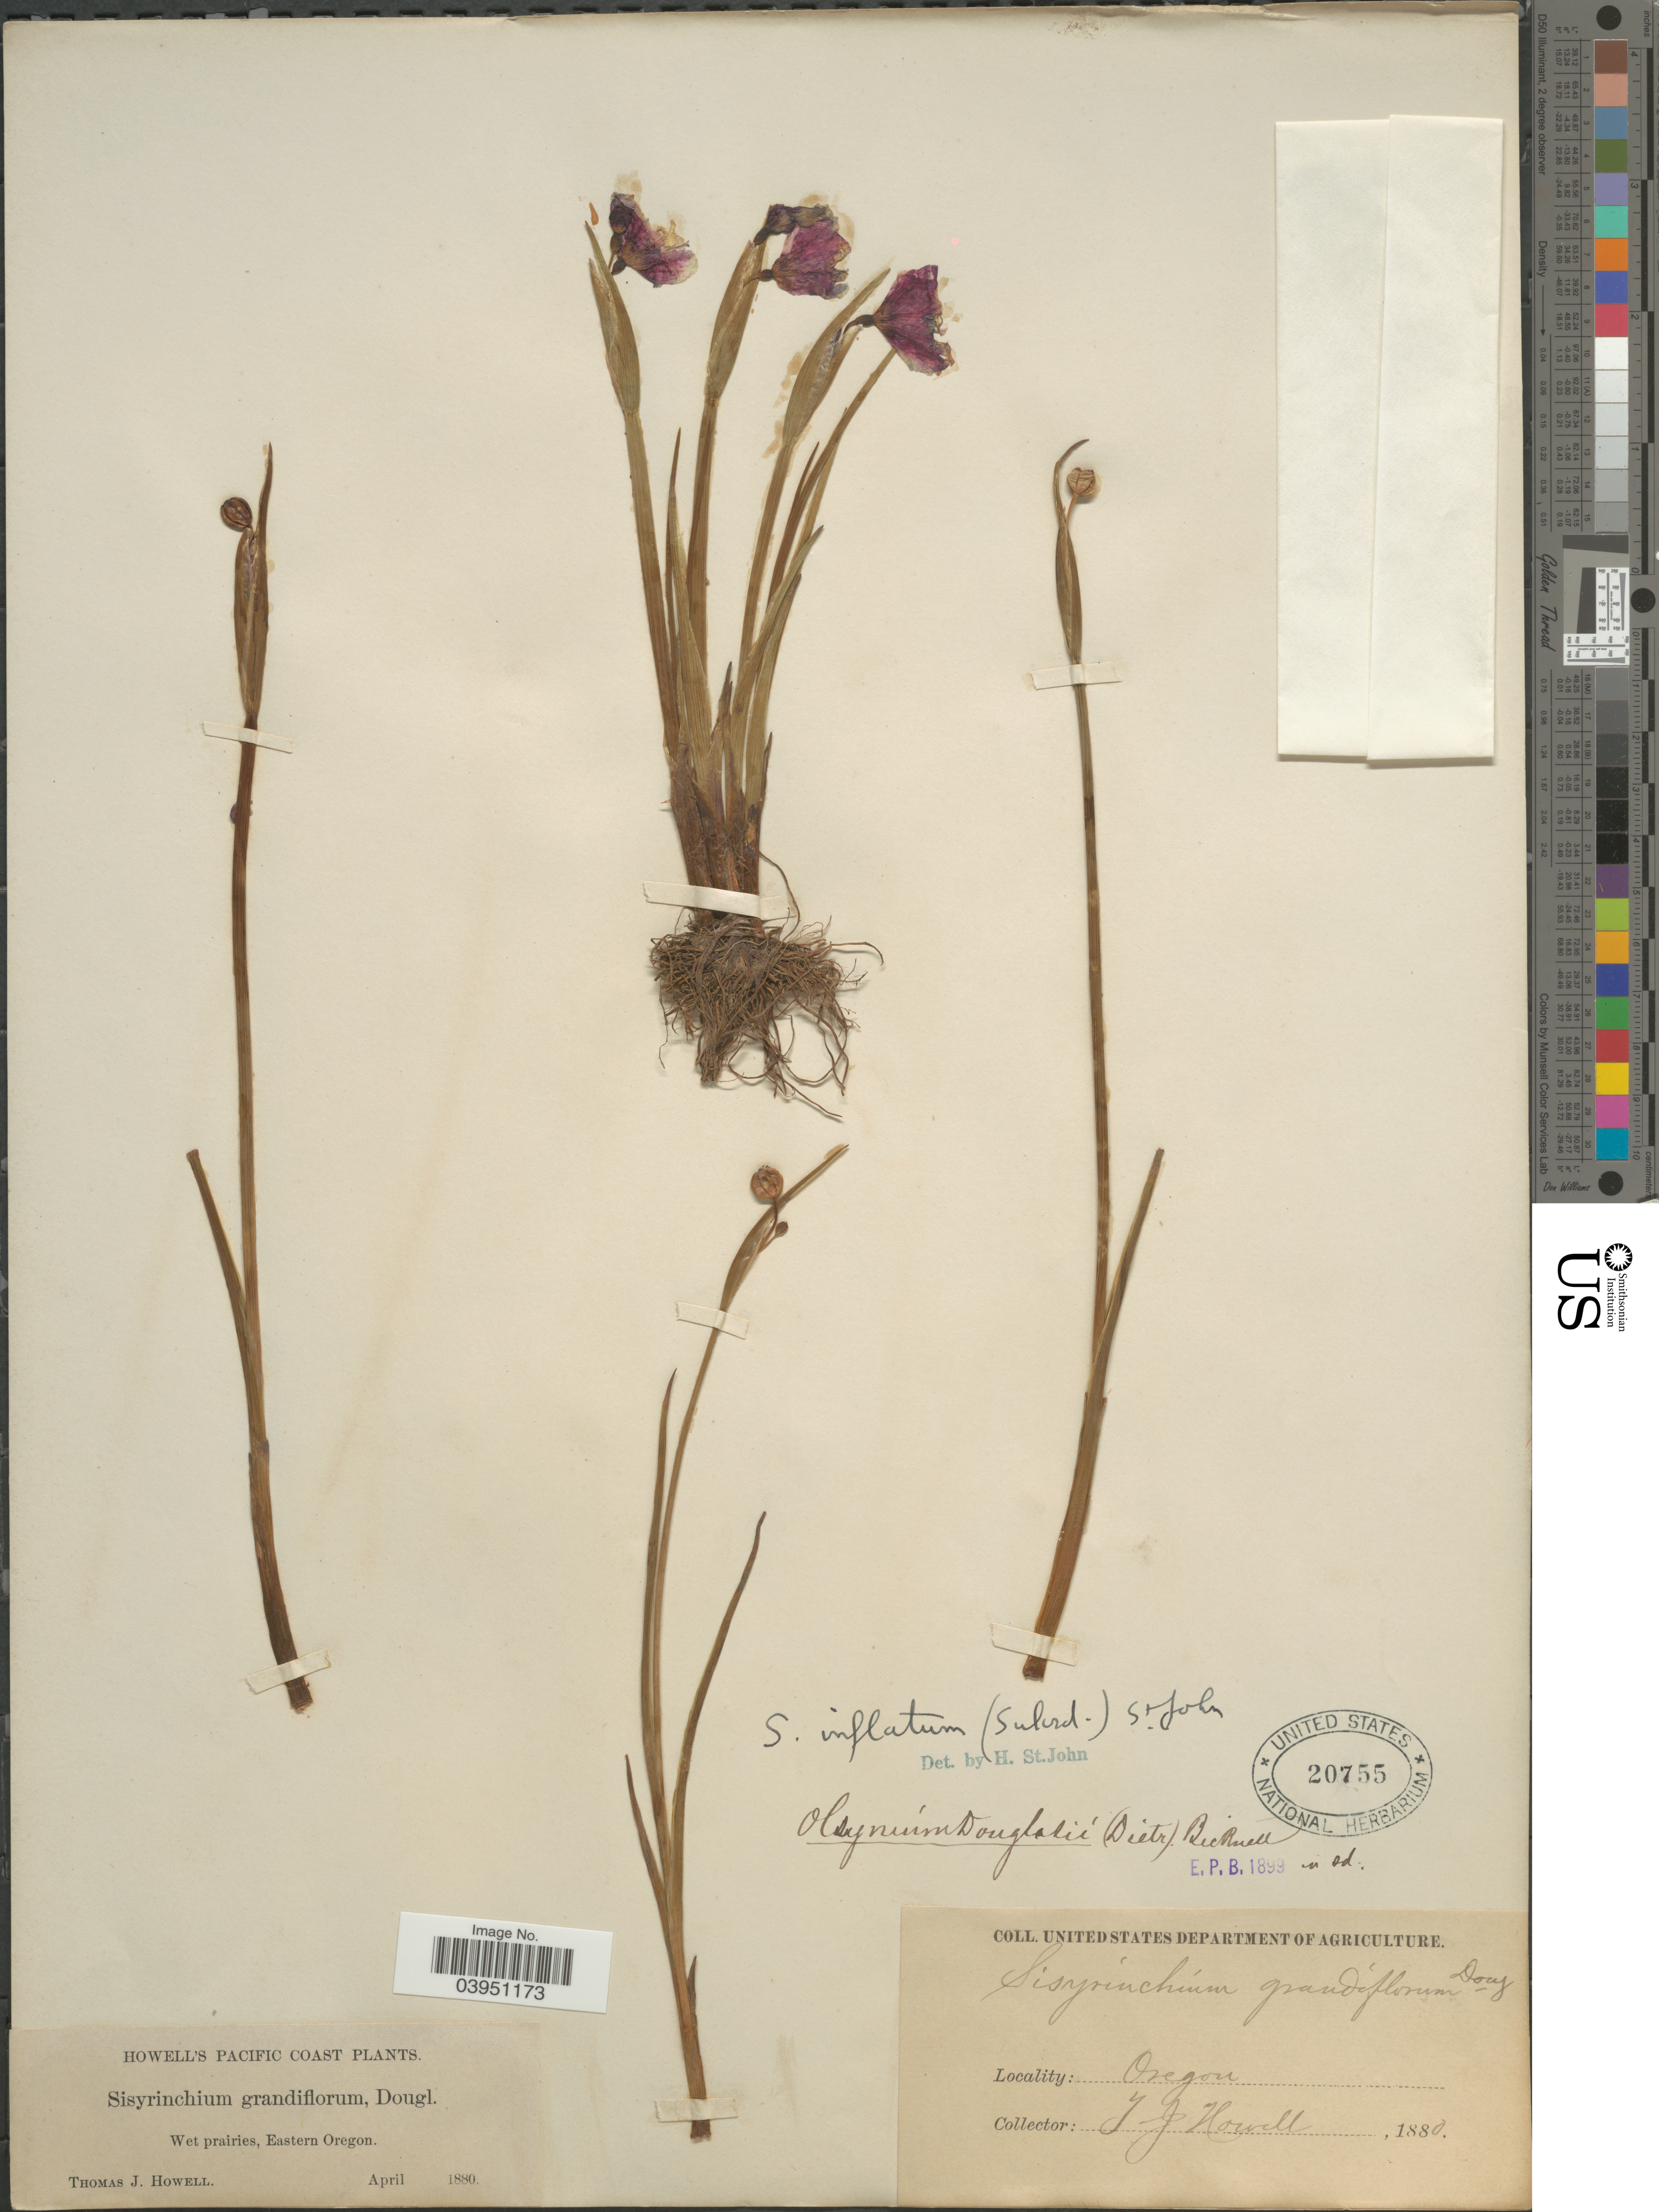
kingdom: Plantae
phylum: Tracheophyta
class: Liliopsida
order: Asparagales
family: Iridaceae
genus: Sisyrinchium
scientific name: Sisyrinchium inflatum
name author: (Suksd.) H. St. John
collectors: T. J. Howell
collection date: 1880-04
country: United States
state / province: Oregon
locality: Pacific Coast. Wet prairies, Eastern Oregon.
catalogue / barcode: US 20755